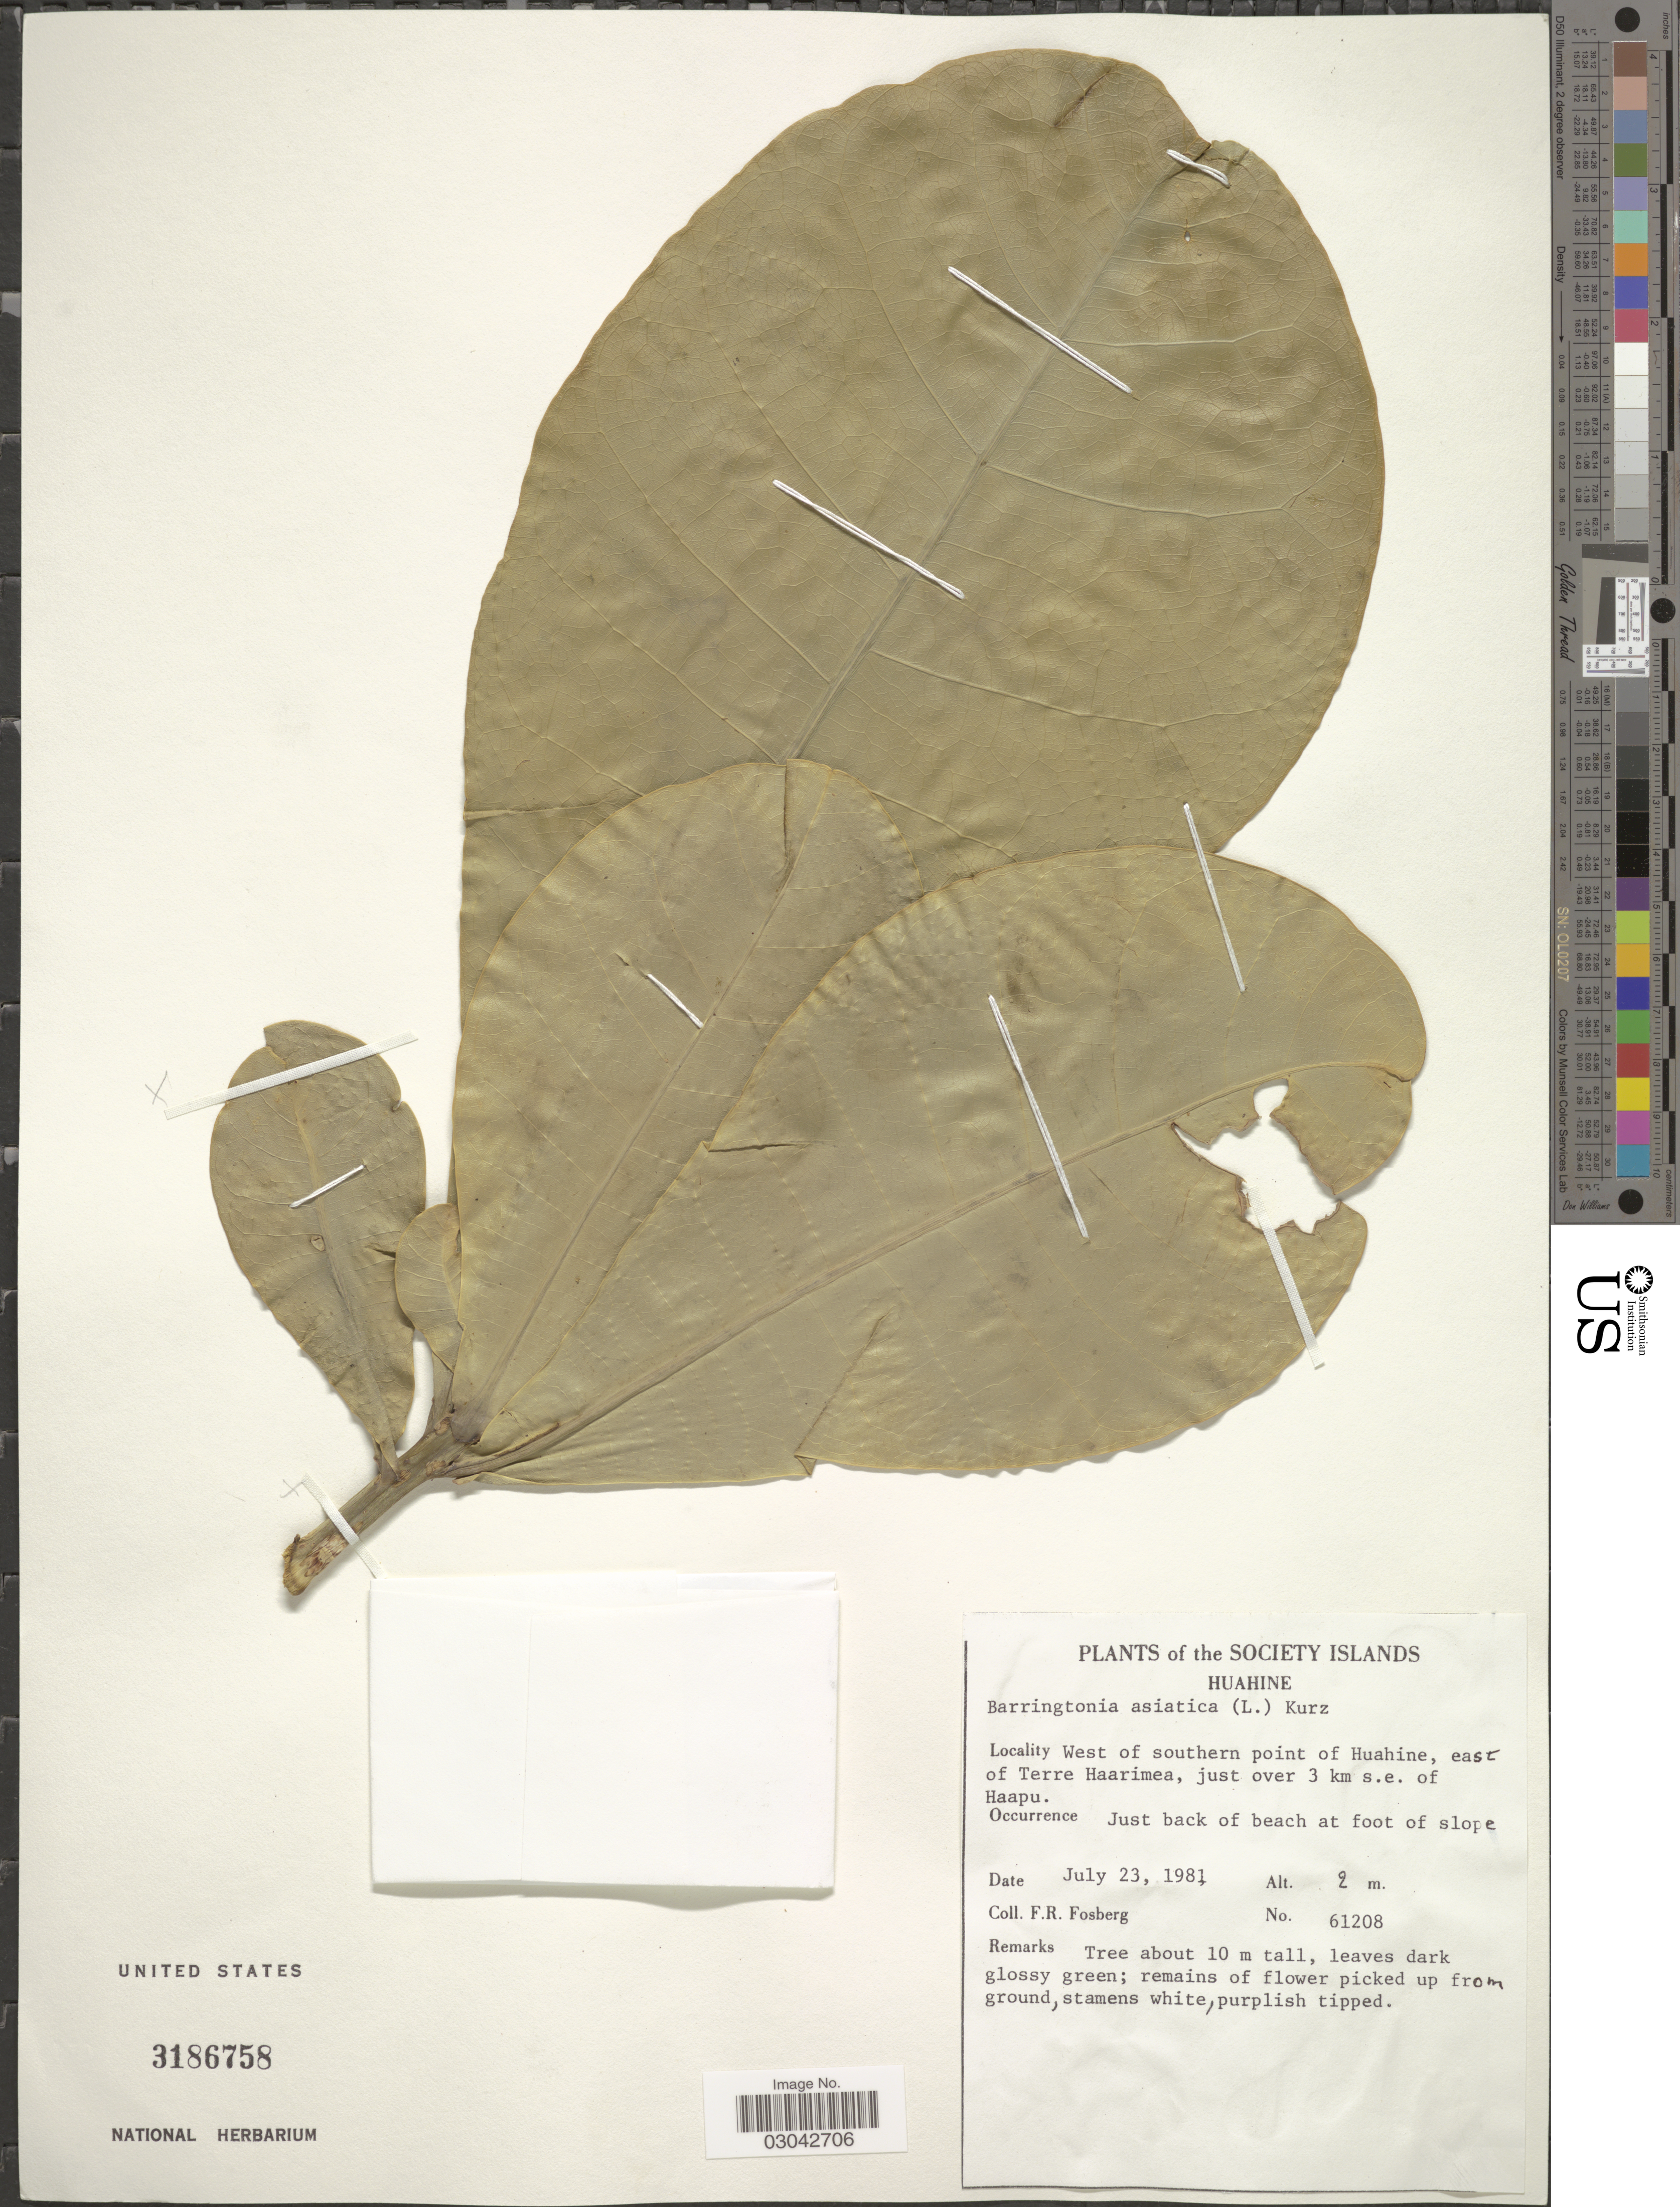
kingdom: Plantae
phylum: Tracheophyta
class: Magnoliopsida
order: Ericales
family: Lecythidaceae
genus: Barringtonia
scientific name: Barringtonia asiatica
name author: (L.) Kurz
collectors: F. R. Fosberg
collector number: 61208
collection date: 1981-07-23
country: French Polynesia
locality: Society Islands. Huahine. West of southern point of Huahine, east of Terre Haarimea, just over 3 km s.e. of Haapu. Just back of beach at foot of slope.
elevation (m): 2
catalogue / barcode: US 3186758